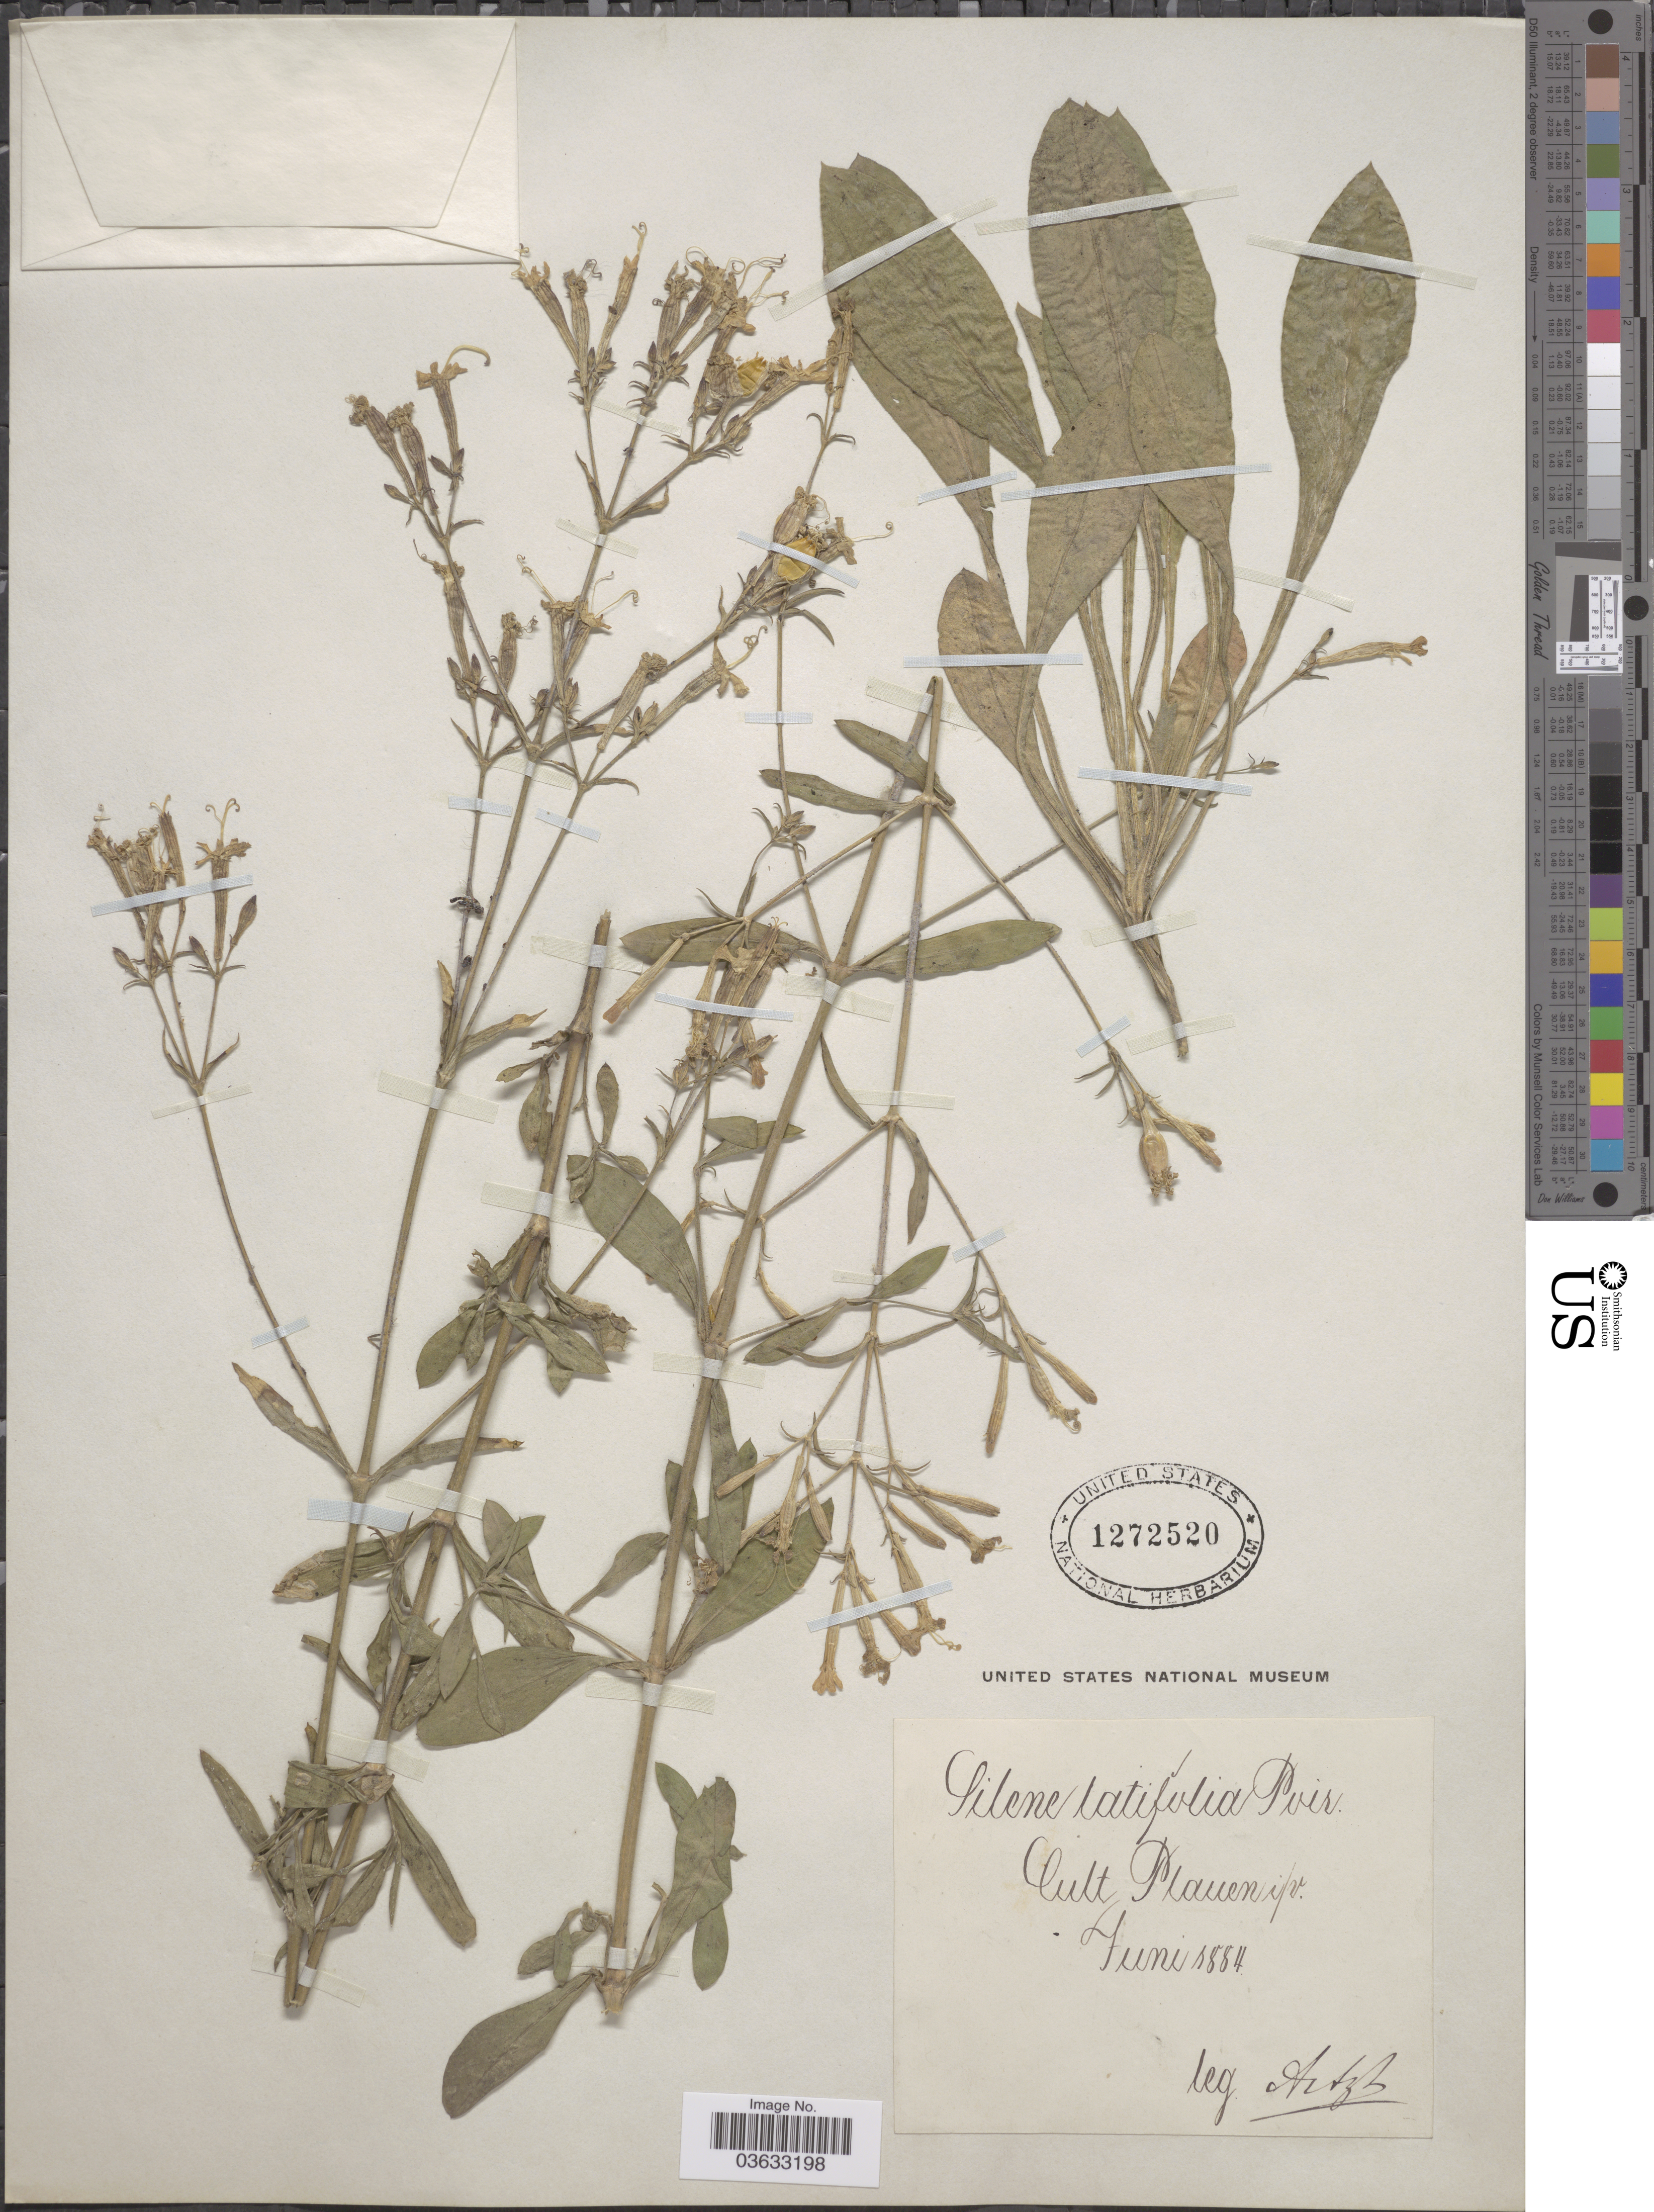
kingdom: Plantae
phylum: Tracheophyta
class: Magnoliopsida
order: Caryophyllales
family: Caryophyllaceae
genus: Silene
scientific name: Silene latifolia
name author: Poir.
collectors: -. Artzb.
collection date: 1884-06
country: Germany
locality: Cult Plauen iv.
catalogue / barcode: US 1272520